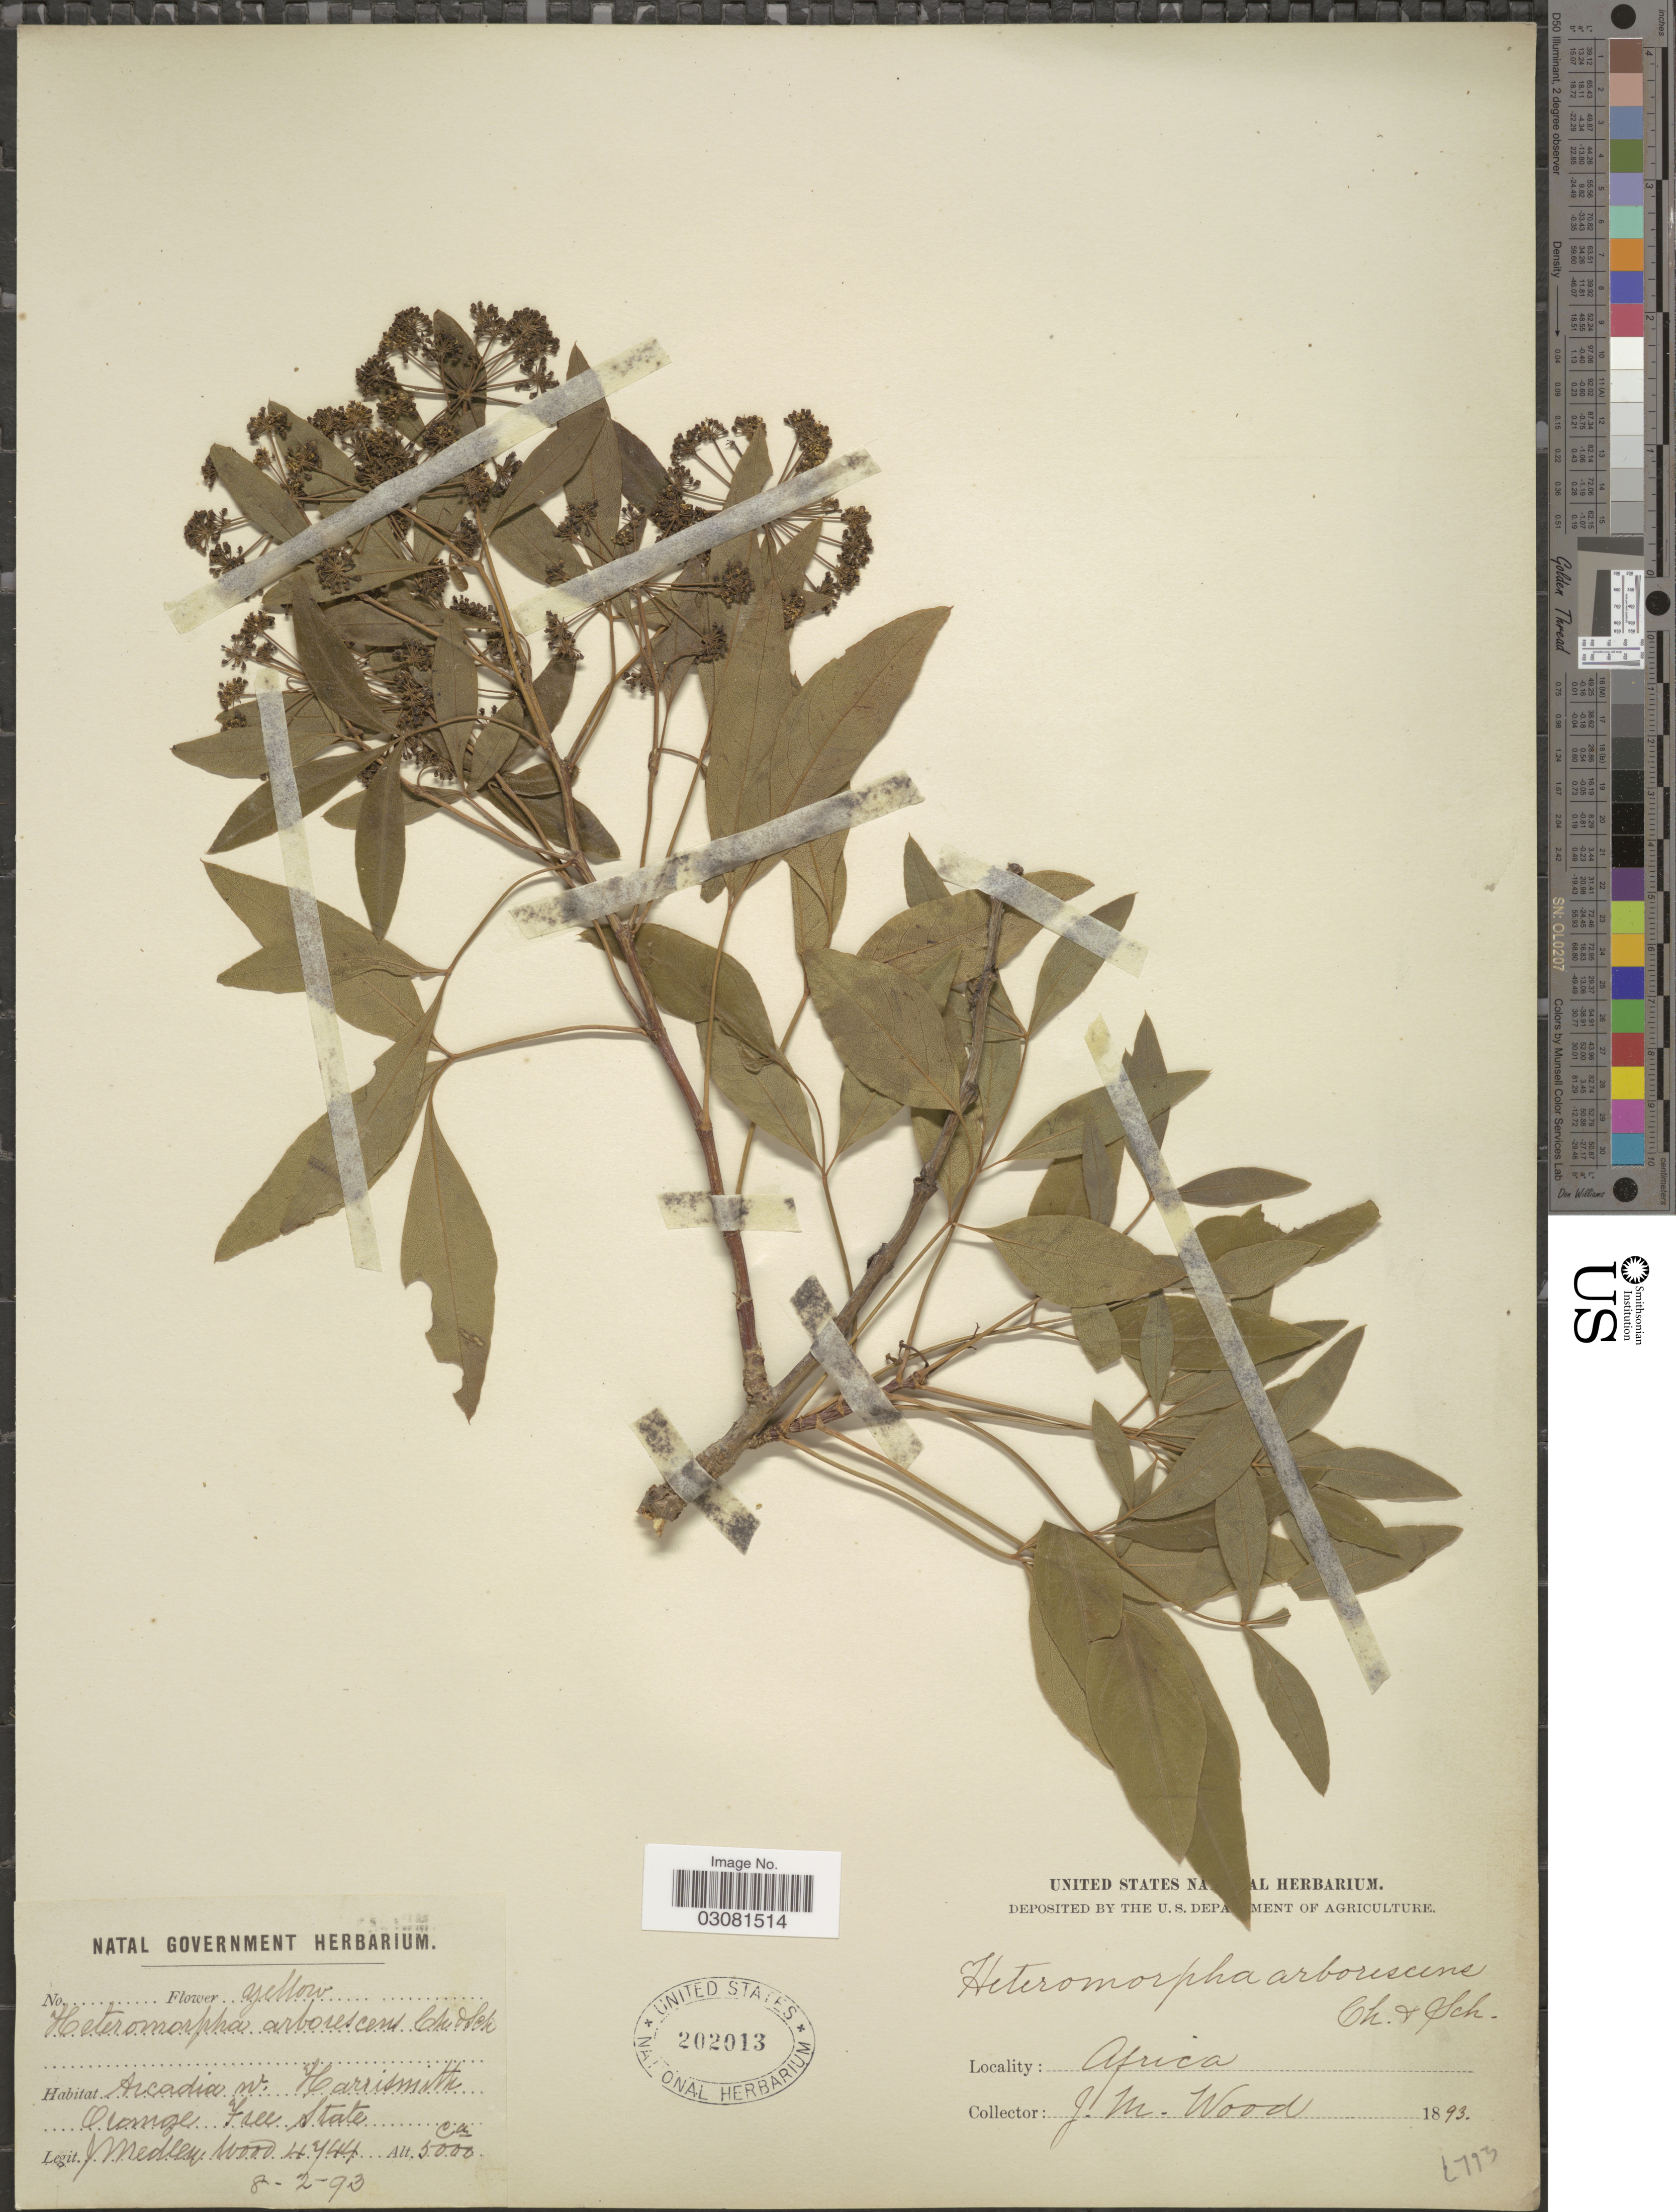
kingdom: Plantae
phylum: Tracheophyta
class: Magnoliopsida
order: Apiales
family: Apiaceae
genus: Heteromorpha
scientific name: Heteromorpha arborescens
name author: Cham. & Schltdl.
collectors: J. M. Wood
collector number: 4744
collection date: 1893-02-08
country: South Africa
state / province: Free State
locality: Arcadia nr. Harrismith. Orange Free State.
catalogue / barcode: US 202013